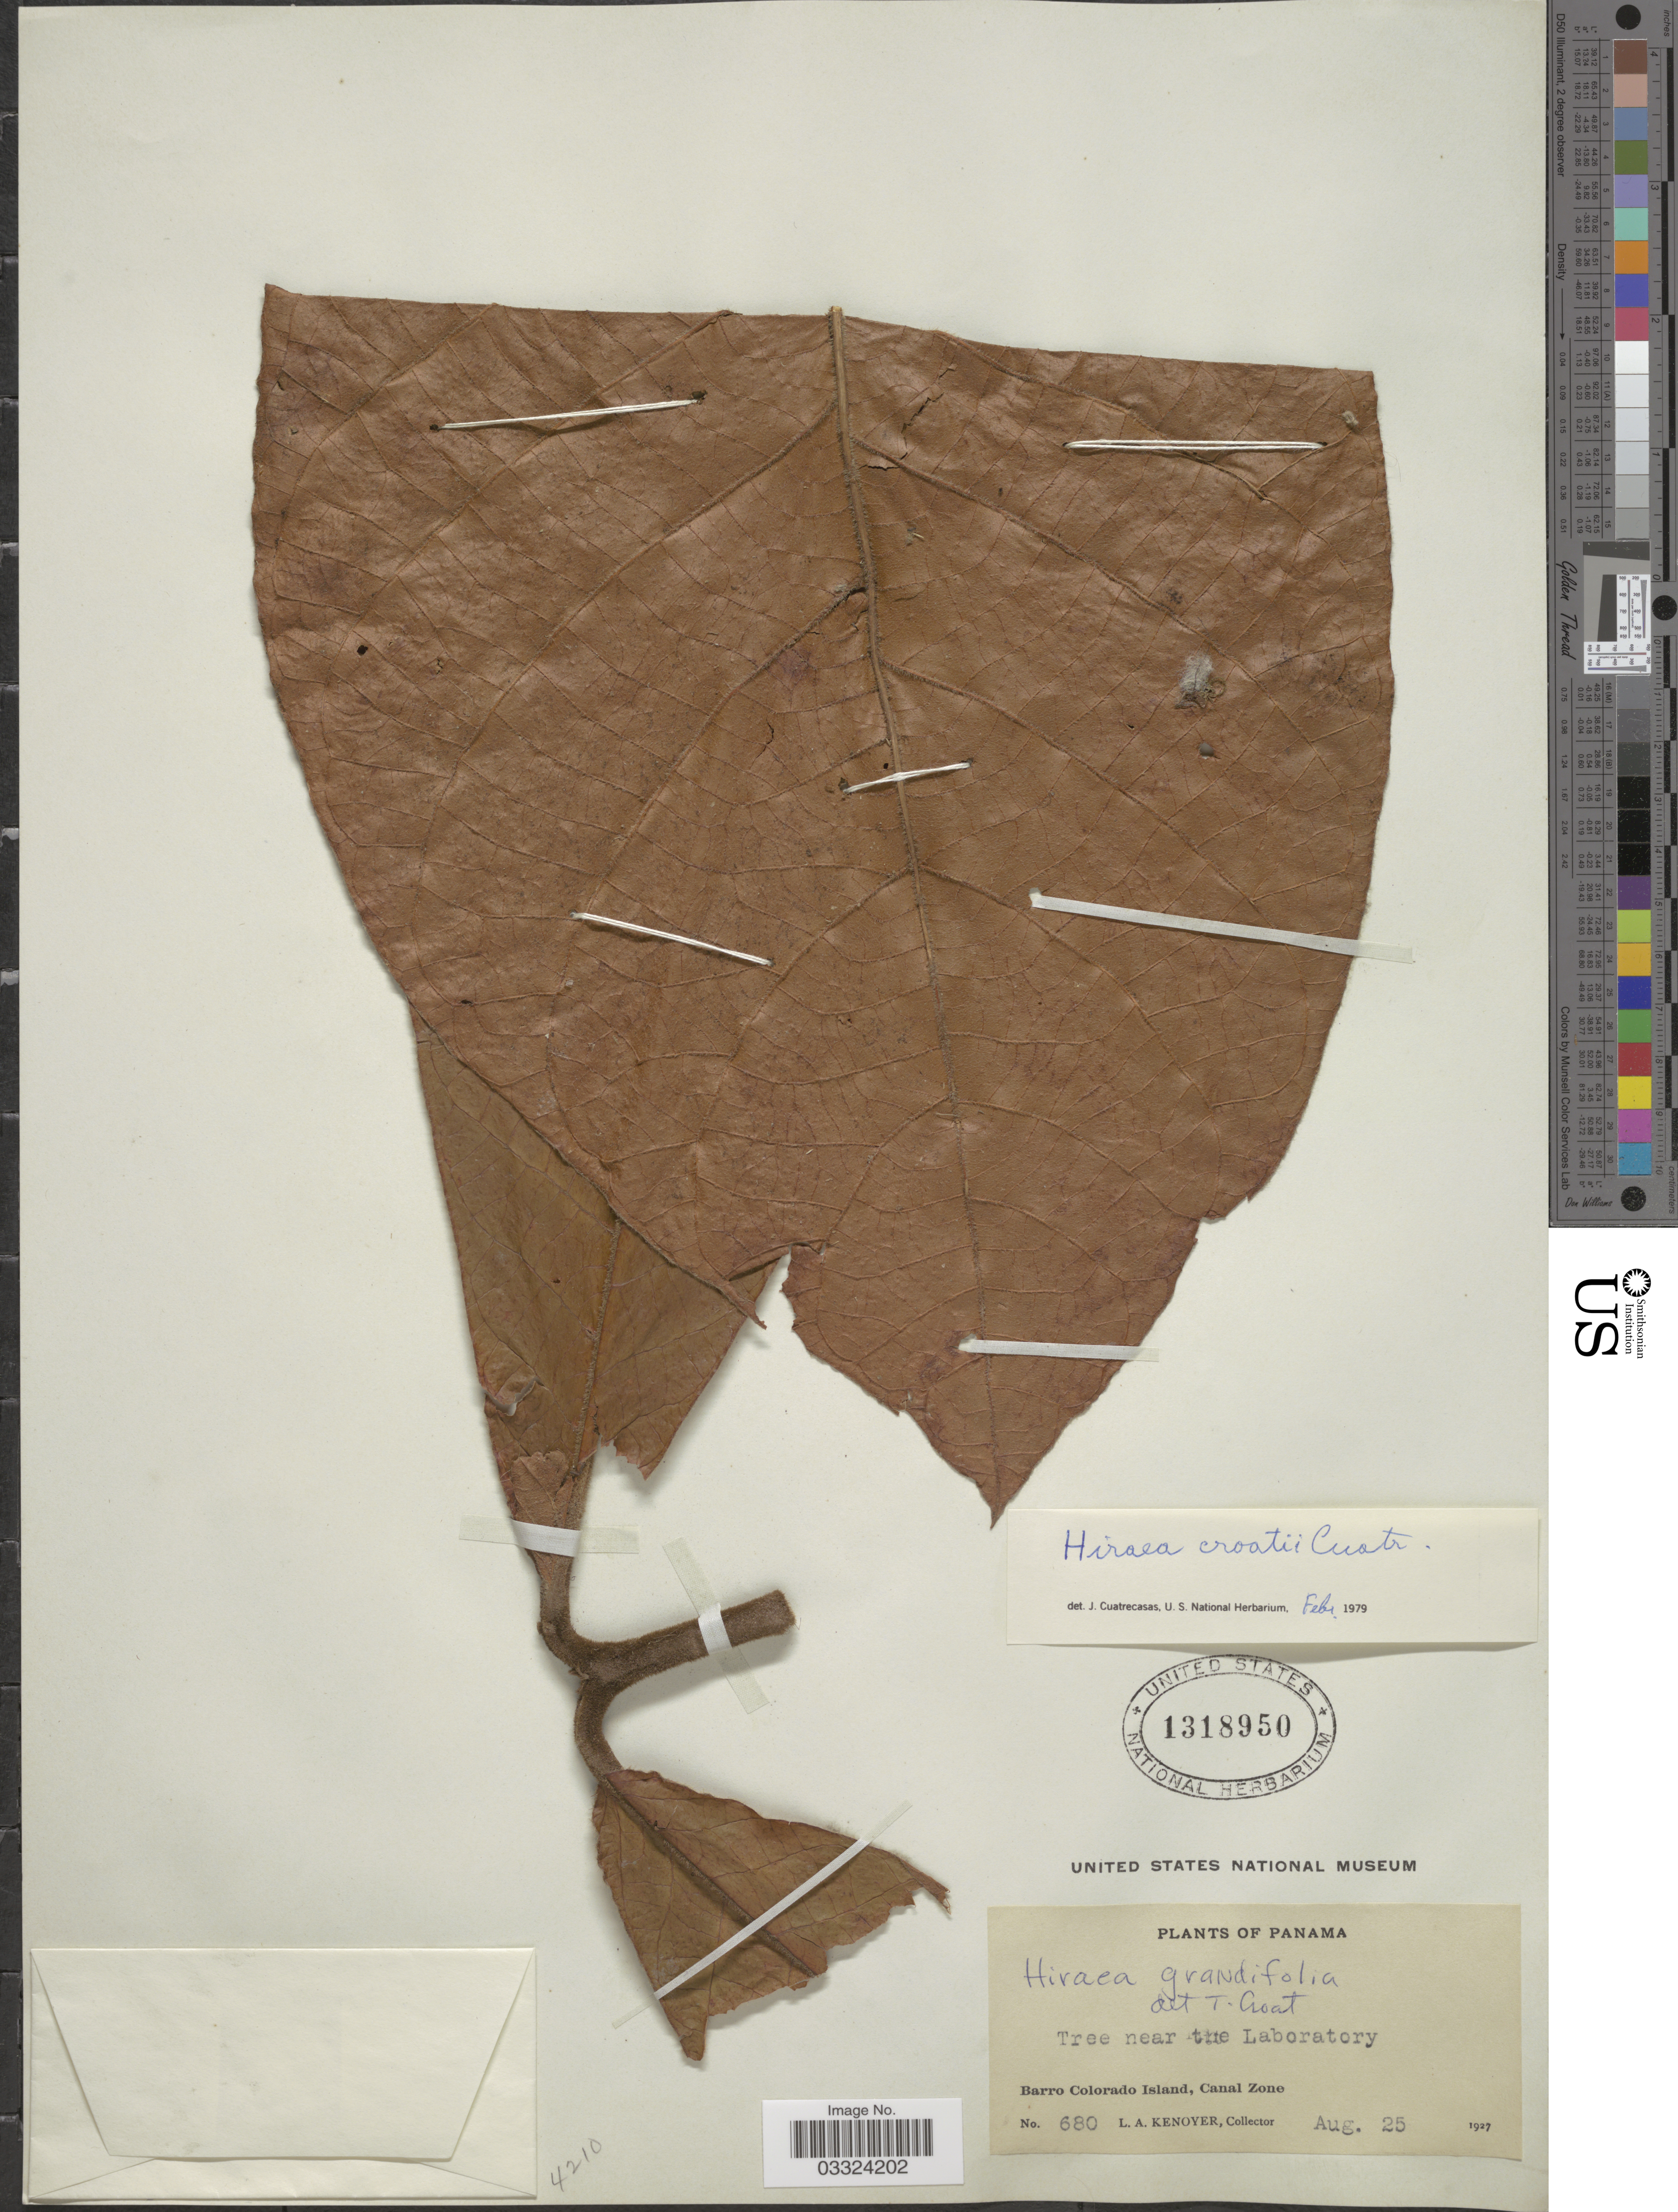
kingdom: Plantae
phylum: Tracheophyta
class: Magnoliopsida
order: Malpighiales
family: Malpighiaceae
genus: Hiraea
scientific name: Hiraea croatii Cuatr., ined.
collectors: L. A. Kenoyer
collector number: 680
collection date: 1927-08-25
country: Panama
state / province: Panamá Oeste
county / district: Canal Zone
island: Barro Colorado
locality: Near the Laboratory. Barro Colorado Island, Canal Zone.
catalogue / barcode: US 1318950